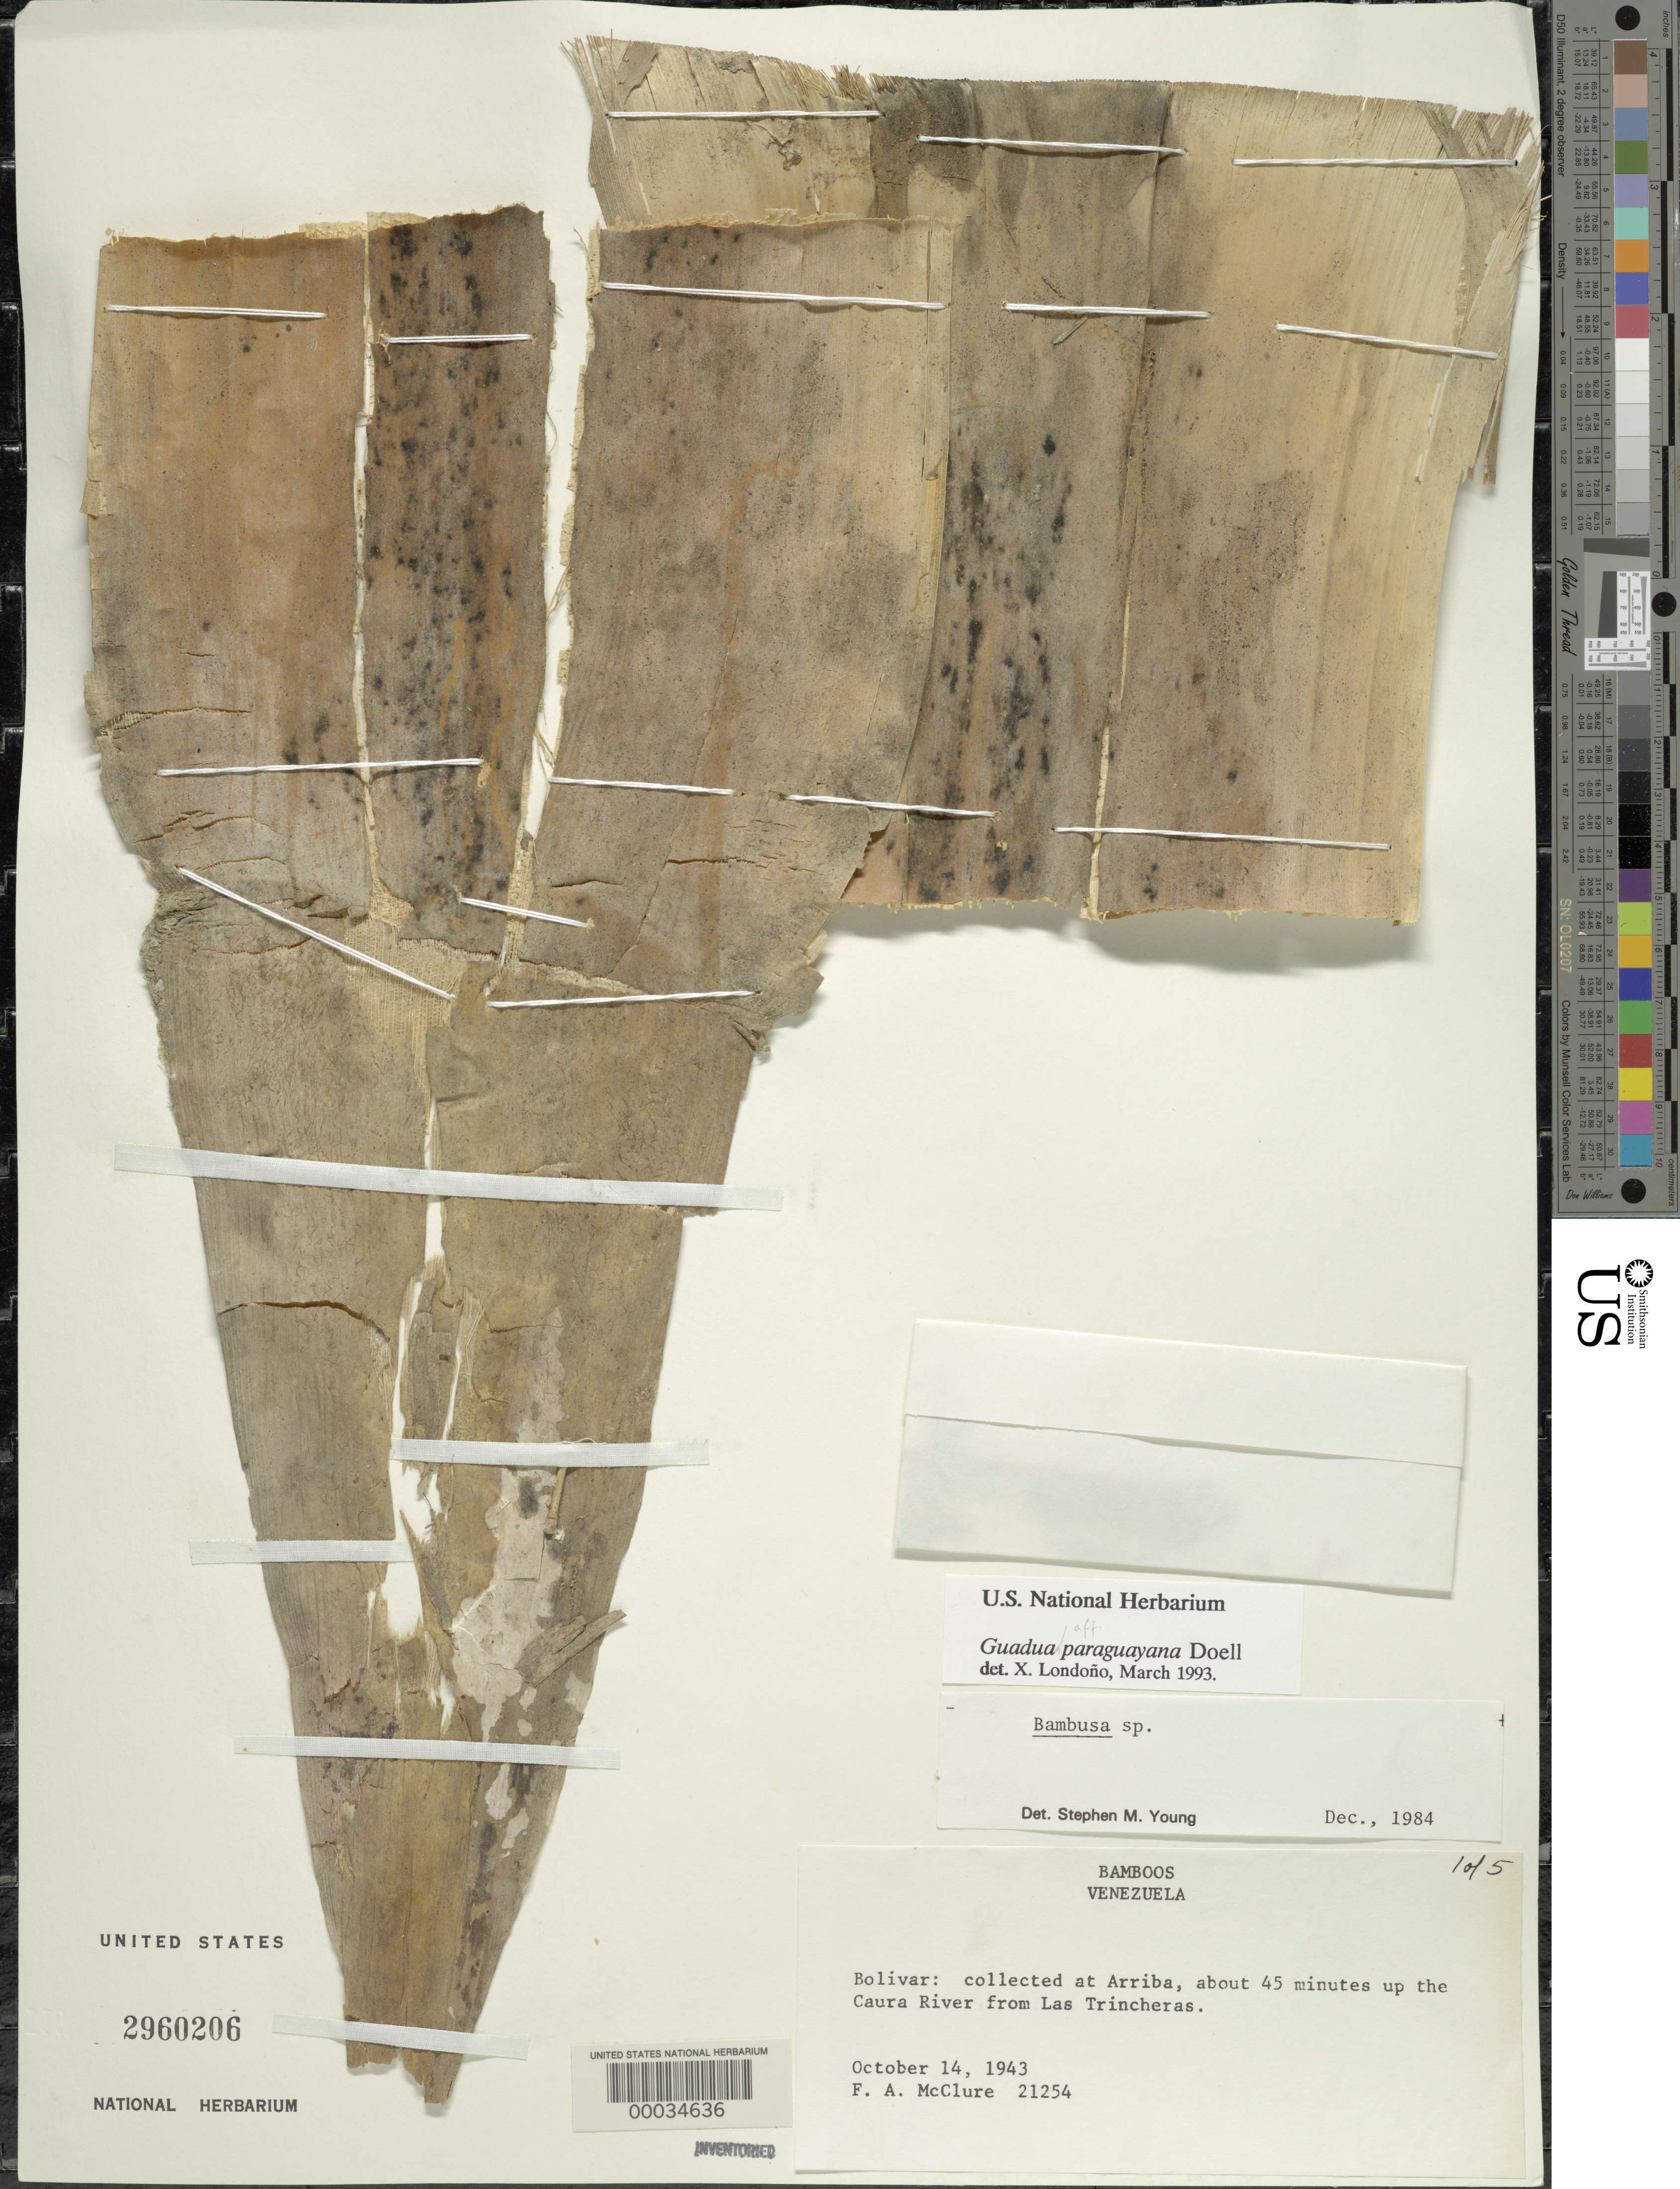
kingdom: Plantae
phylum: Tracheophyta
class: Liliopsida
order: Poales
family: Poaceae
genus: Guadua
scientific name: Guadua paraguayana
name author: Döll in Mart.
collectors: F. A. McClure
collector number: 21254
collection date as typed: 14 Oct 1943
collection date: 1943-10-14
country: Venezuela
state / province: Bolivar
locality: Caura river, las trincheras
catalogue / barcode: US 2960206